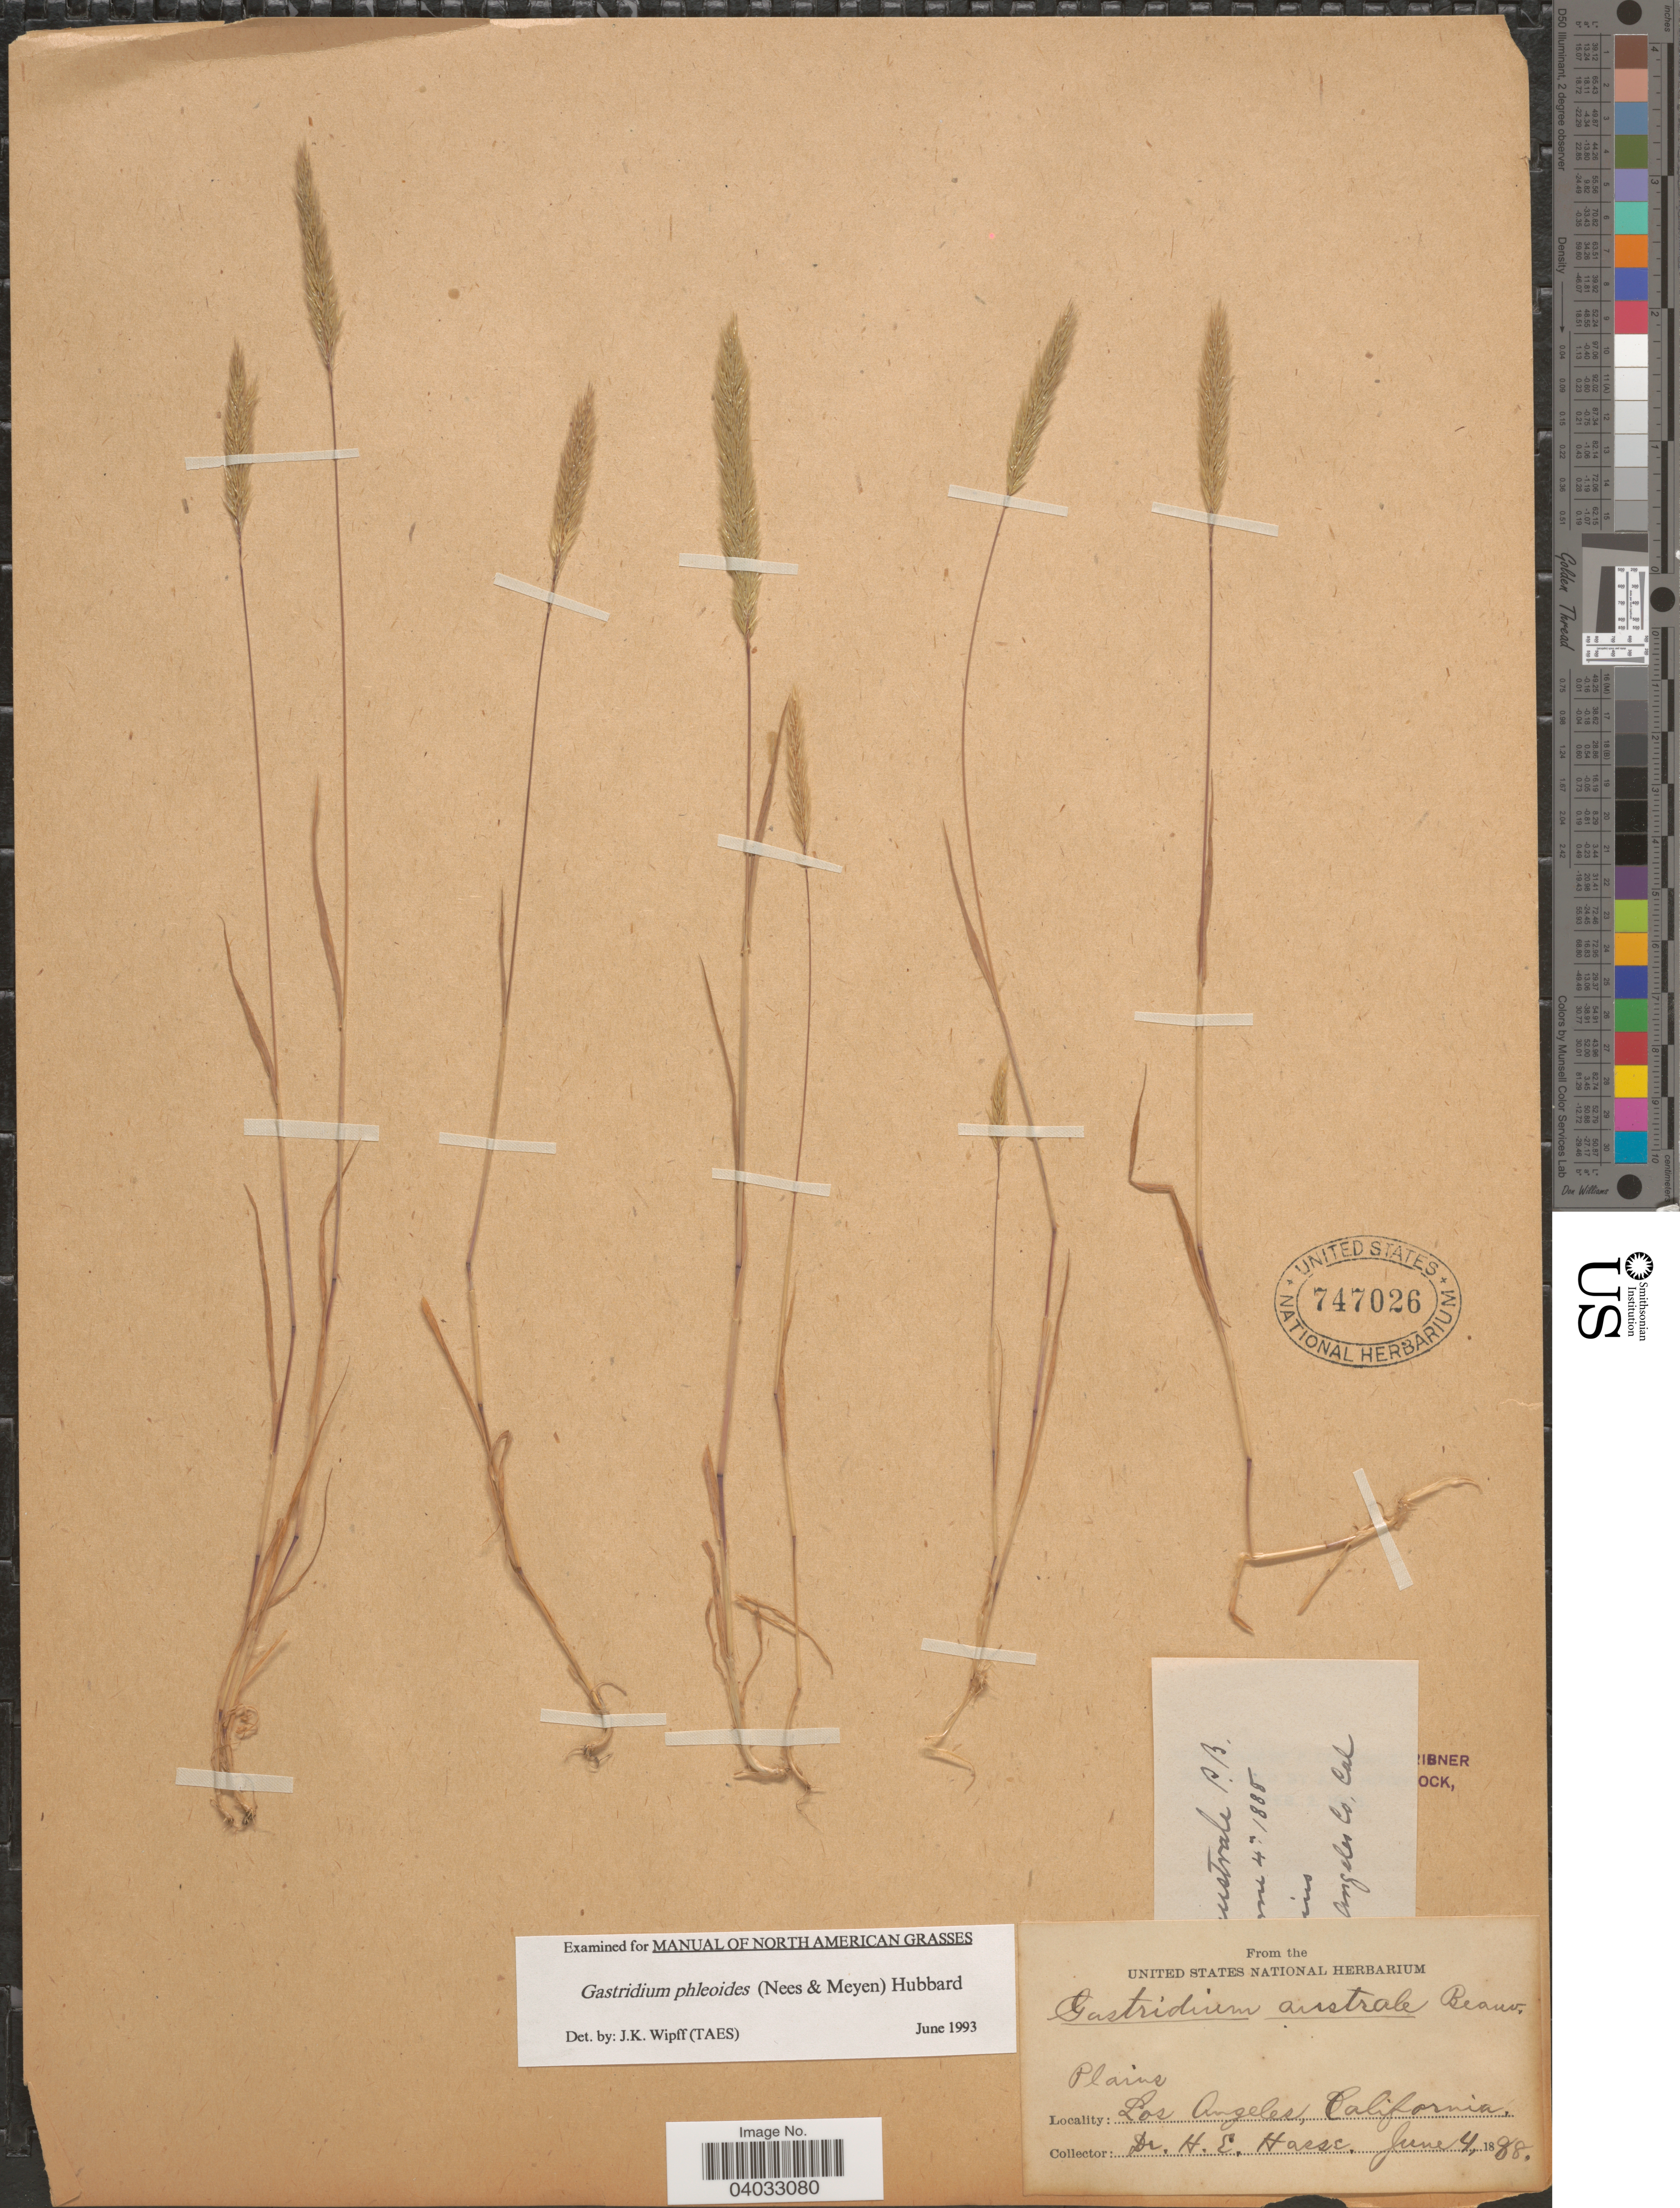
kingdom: Plantae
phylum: Tracheophyta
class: Liliopsida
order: Poales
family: Poaceae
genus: Gastridium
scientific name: Gastridium phleoides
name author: (Nees) C.E. Hubb.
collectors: H. E. Hasse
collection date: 1888-06-04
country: United States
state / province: California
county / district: Los Angeles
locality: Los Angeles.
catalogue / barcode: US 747026